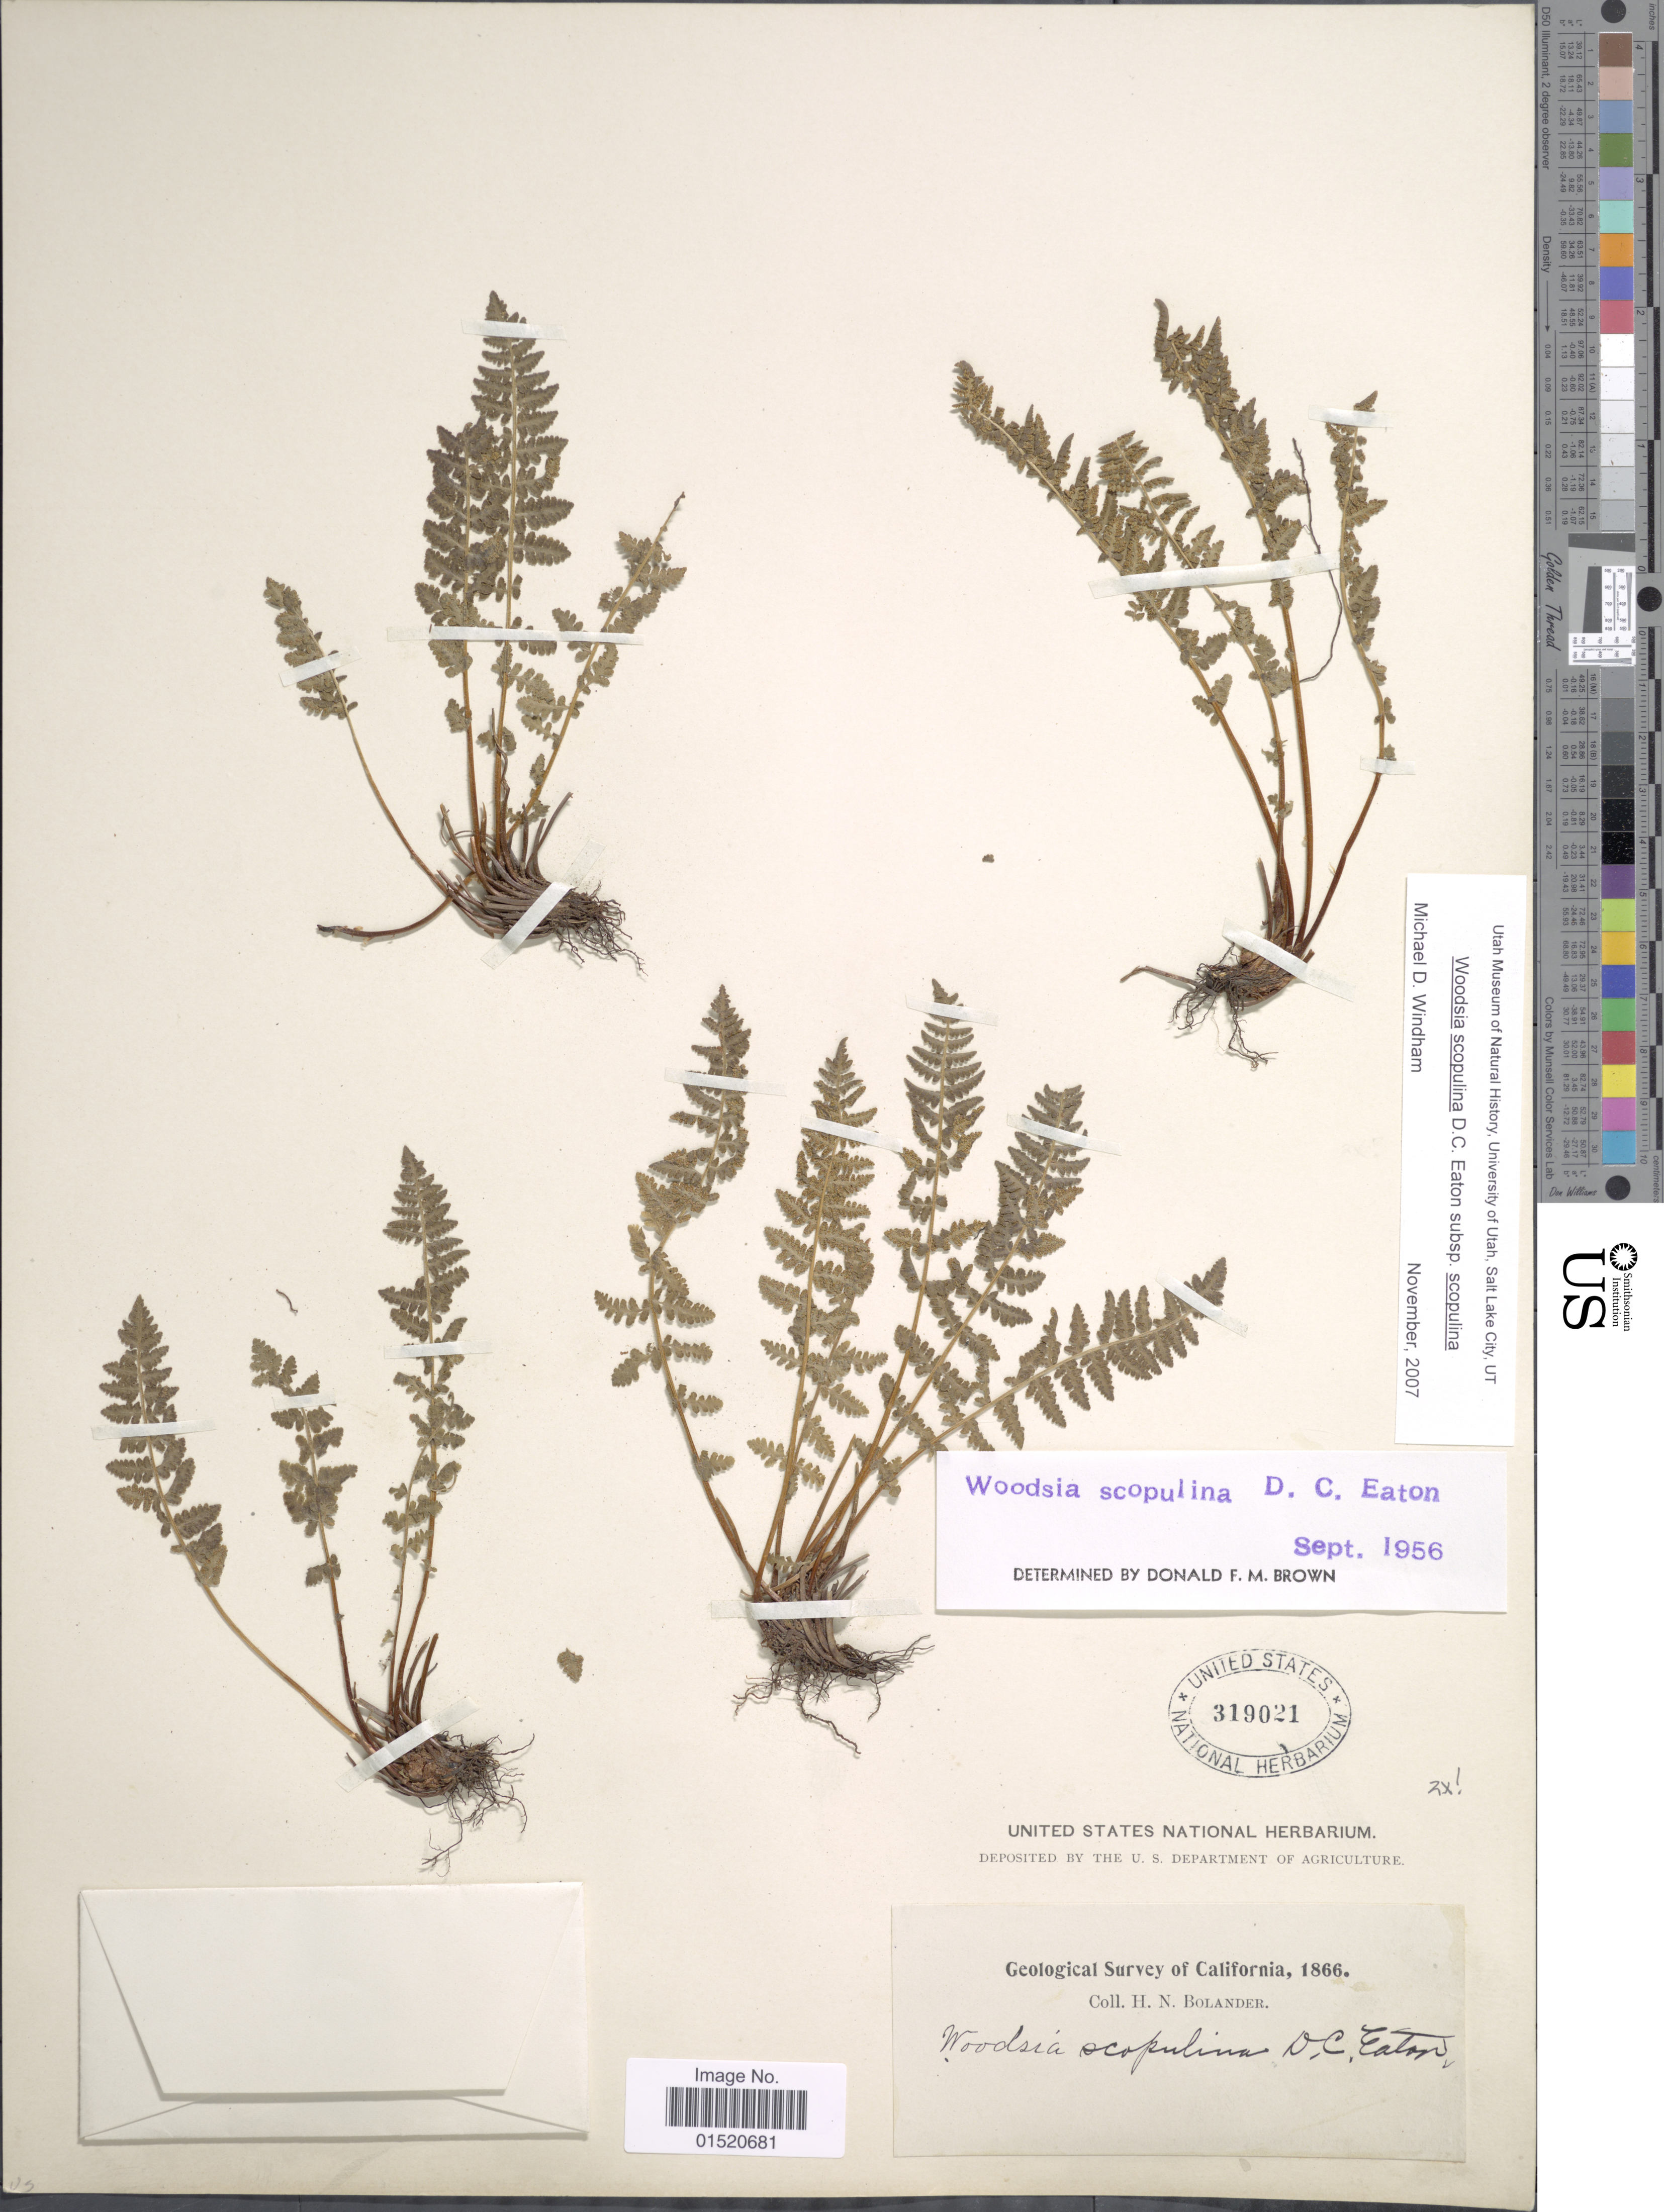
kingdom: Plantae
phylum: Tracheophyta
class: Polypodiopsida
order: Polypodiales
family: Woodsiaceae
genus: Woodsia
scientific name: Woodsia scopulina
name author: D.C. Eaton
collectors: H. Bolander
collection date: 1866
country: United States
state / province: California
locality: Survey of California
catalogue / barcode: US 319021